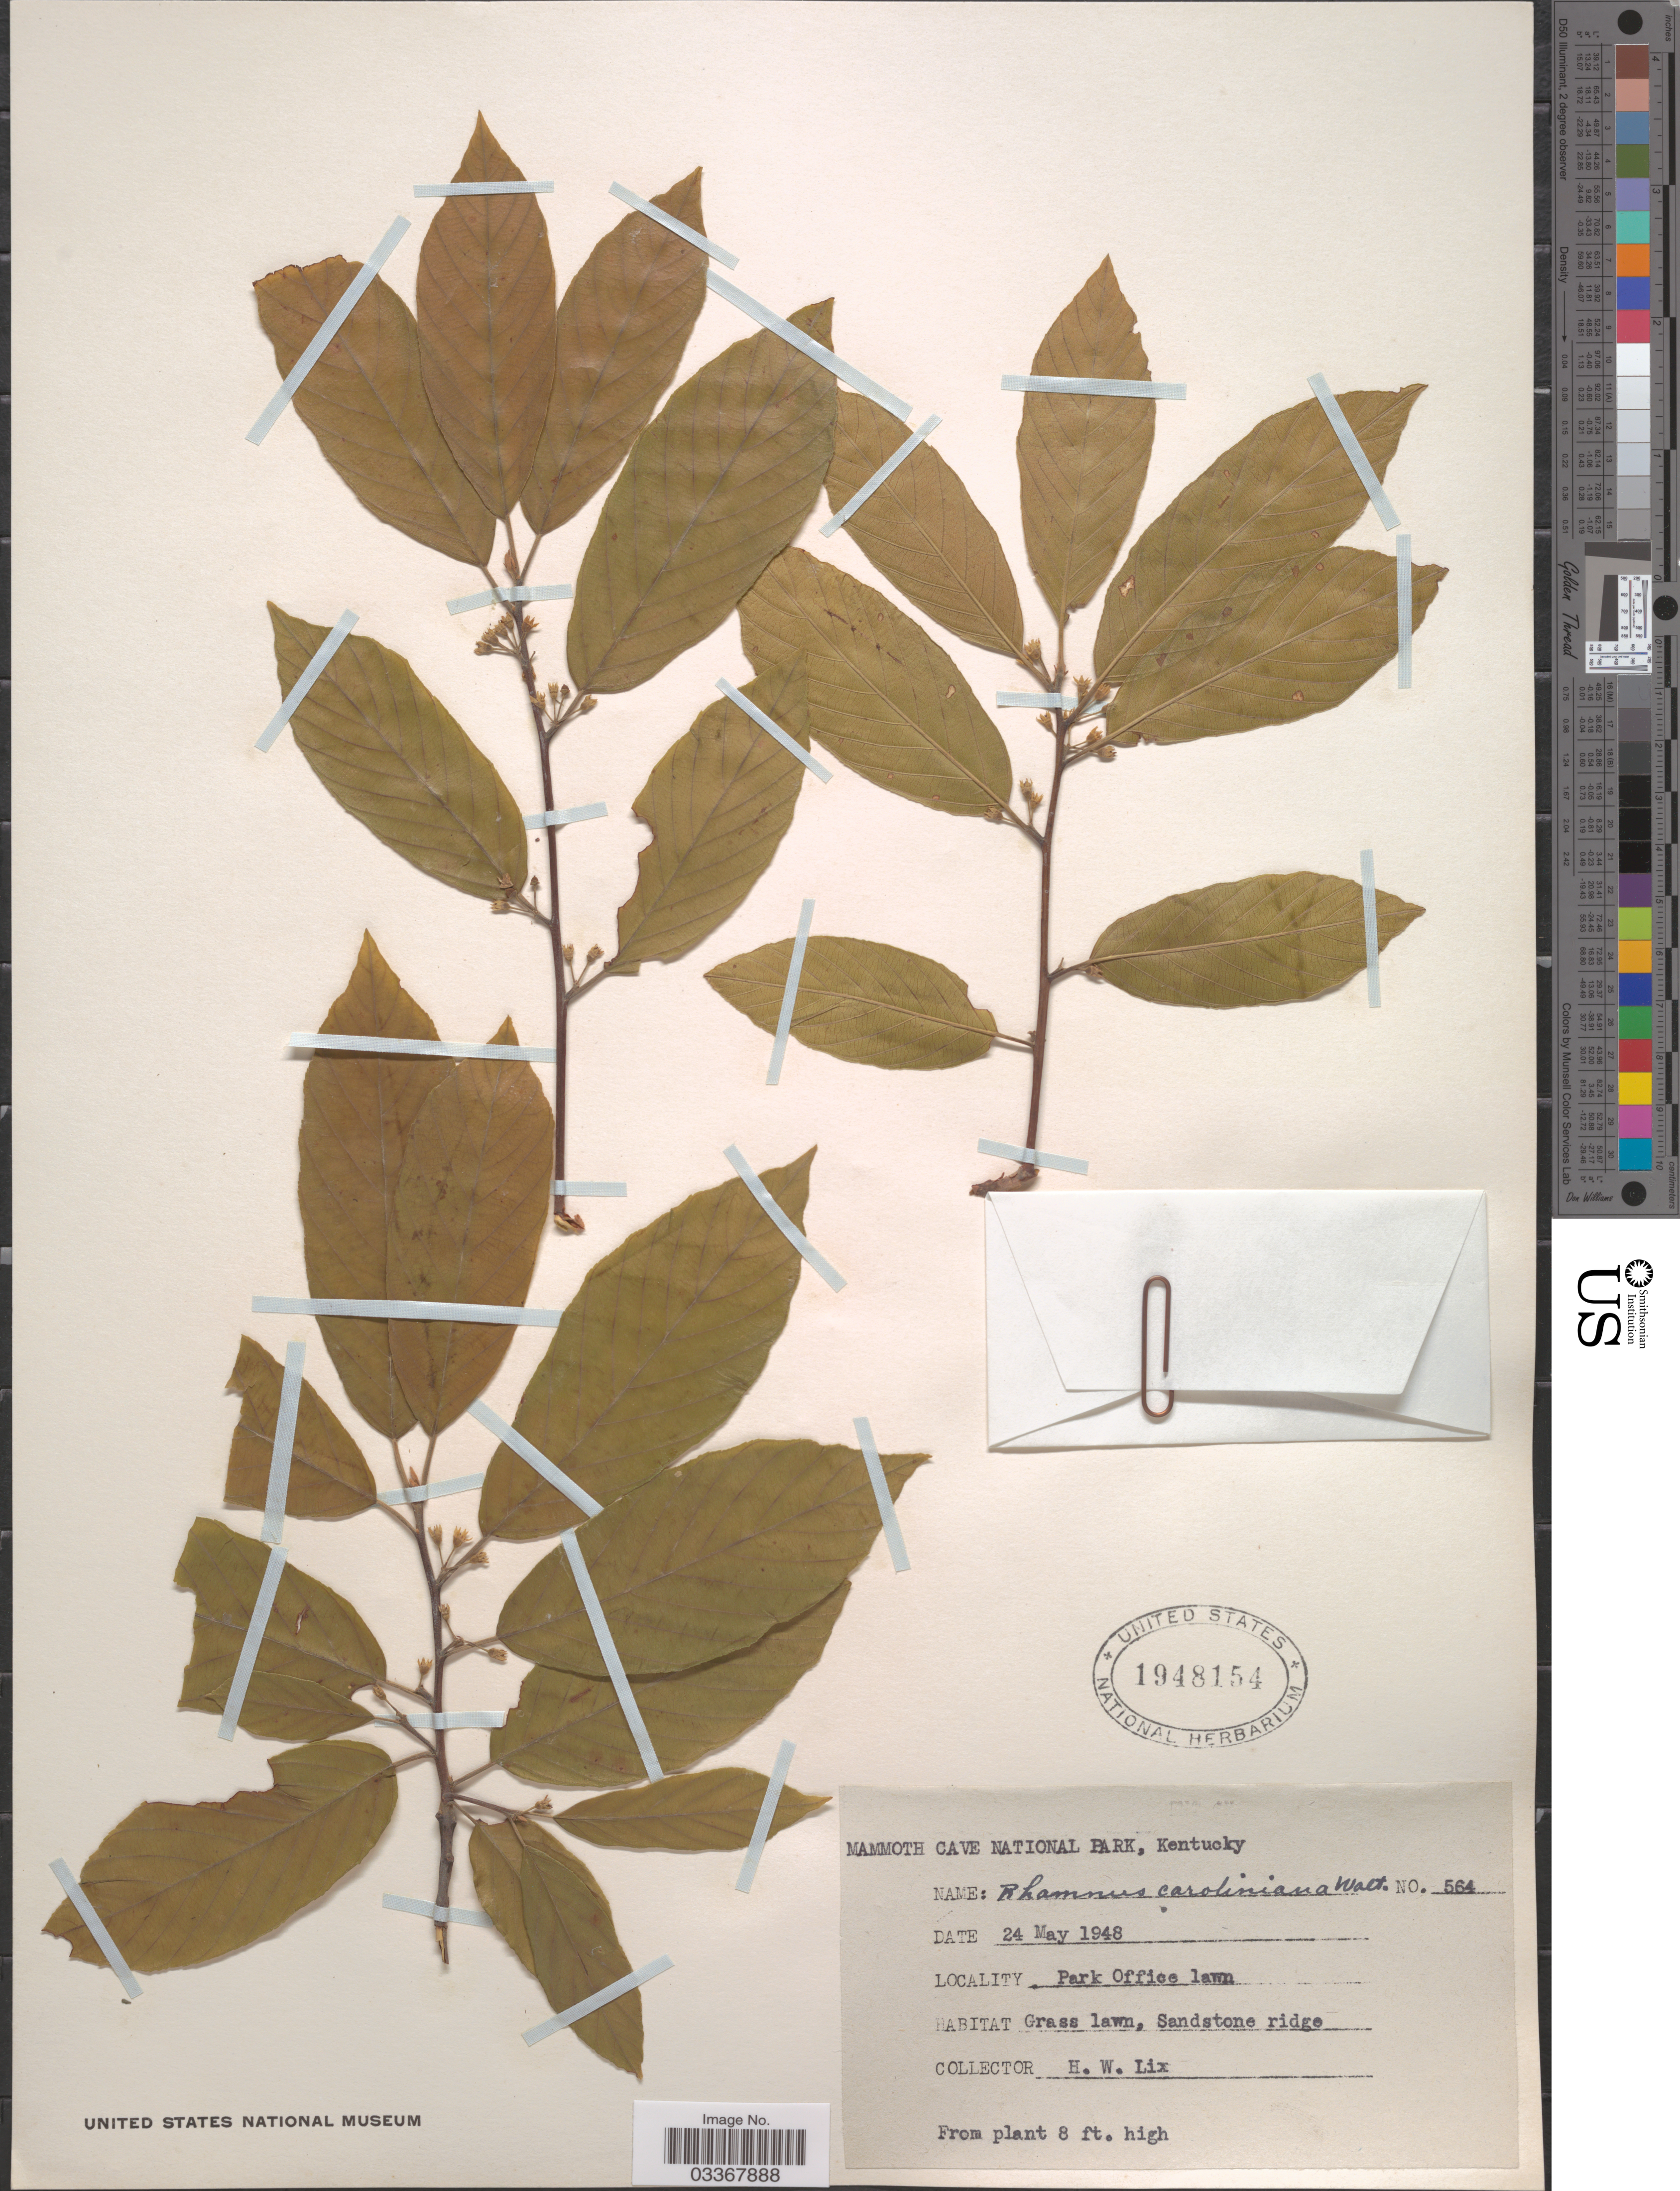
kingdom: Plantae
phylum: Tracheophyta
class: Magnoliopsida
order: Rosales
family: Rhamnaceae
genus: Frangula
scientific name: Frangula caroliniana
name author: (Walter) A. Gray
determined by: Strong, Mark T., (BOT), Smithsonian Institution - National Museum of Natural History (UNITED STATES)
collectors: H. W. Lix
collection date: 1948-05-24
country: United States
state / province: Kentucky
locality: Mammoth Cave National Park, Park Office lawn.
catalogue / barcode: US 1948154